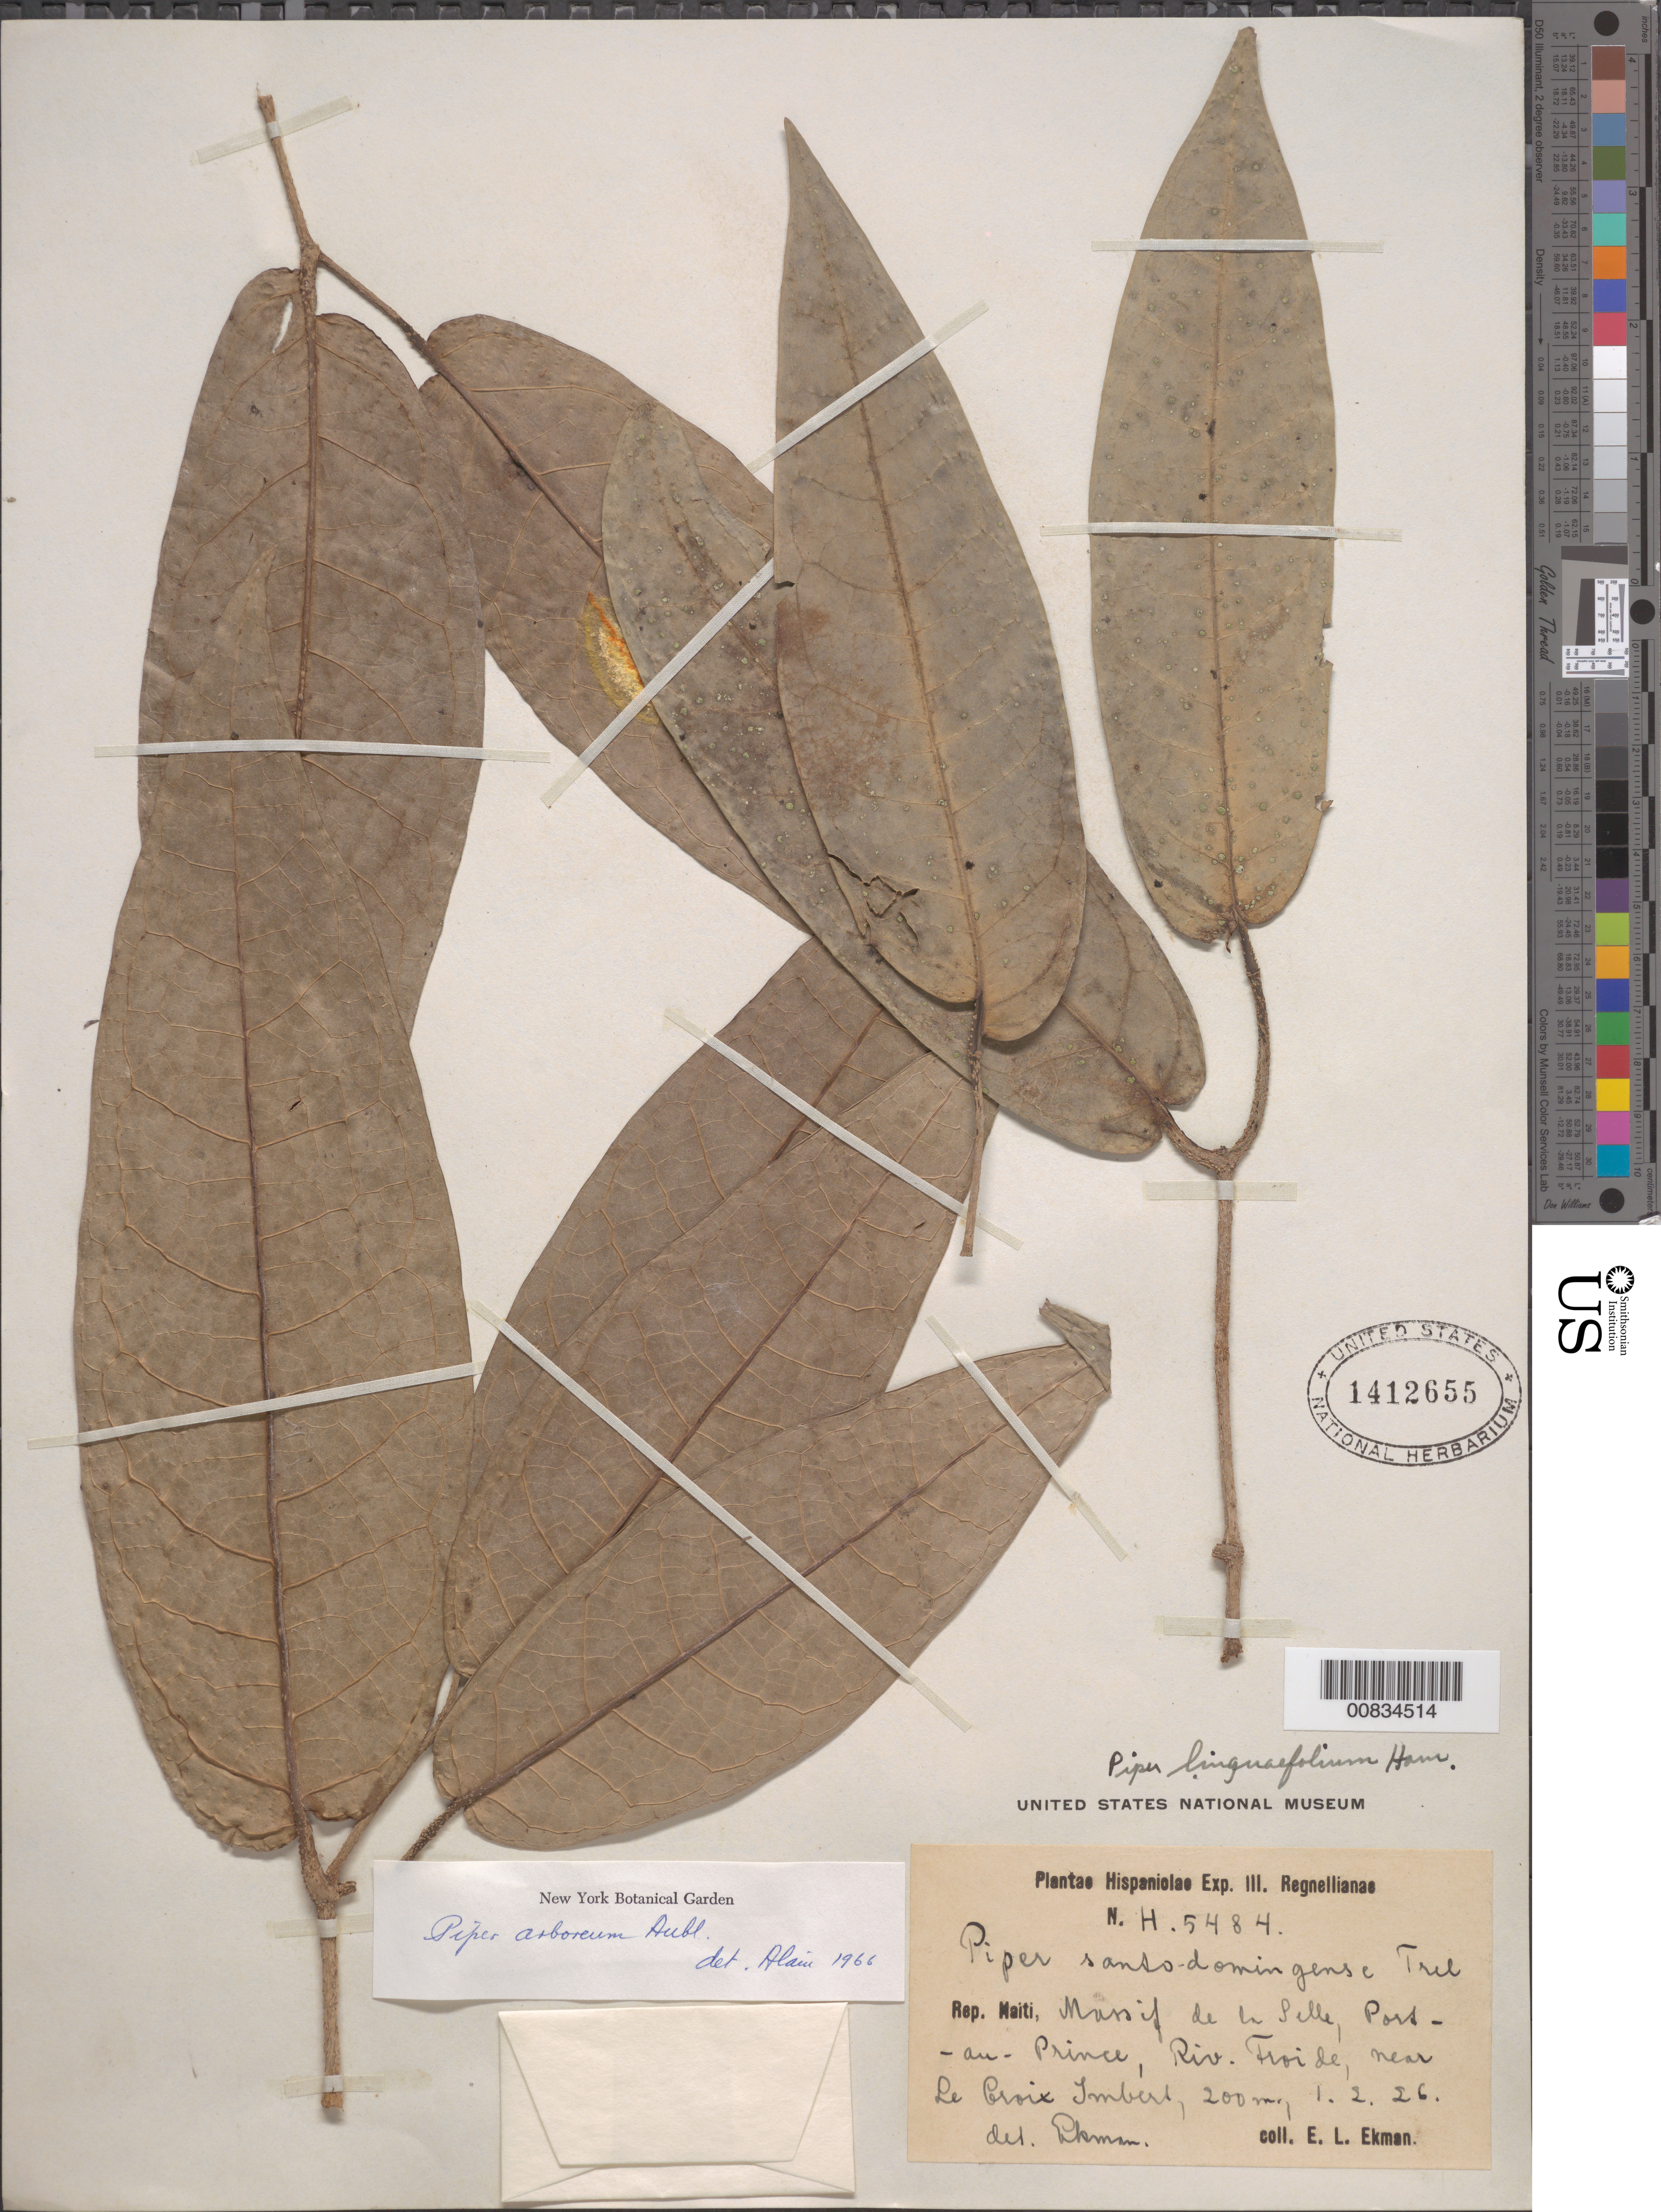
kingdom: Plantae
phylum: Tracheophyta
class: Magnoliopsida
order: Piperales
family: Piperaceae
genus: Piper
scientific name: Piper arboreum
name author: Aubl.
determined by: Liogier, Alain H.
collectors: E. L. Ekman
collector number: H 5484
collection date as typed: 01 Feb 1926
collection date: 1926-02-01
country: Haiti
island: Hispaniola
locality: Massif de la Selle, Port-au-Prince, Riv. Froide, near Le Croix Imbert.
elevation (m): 200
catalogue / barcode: US 1412655